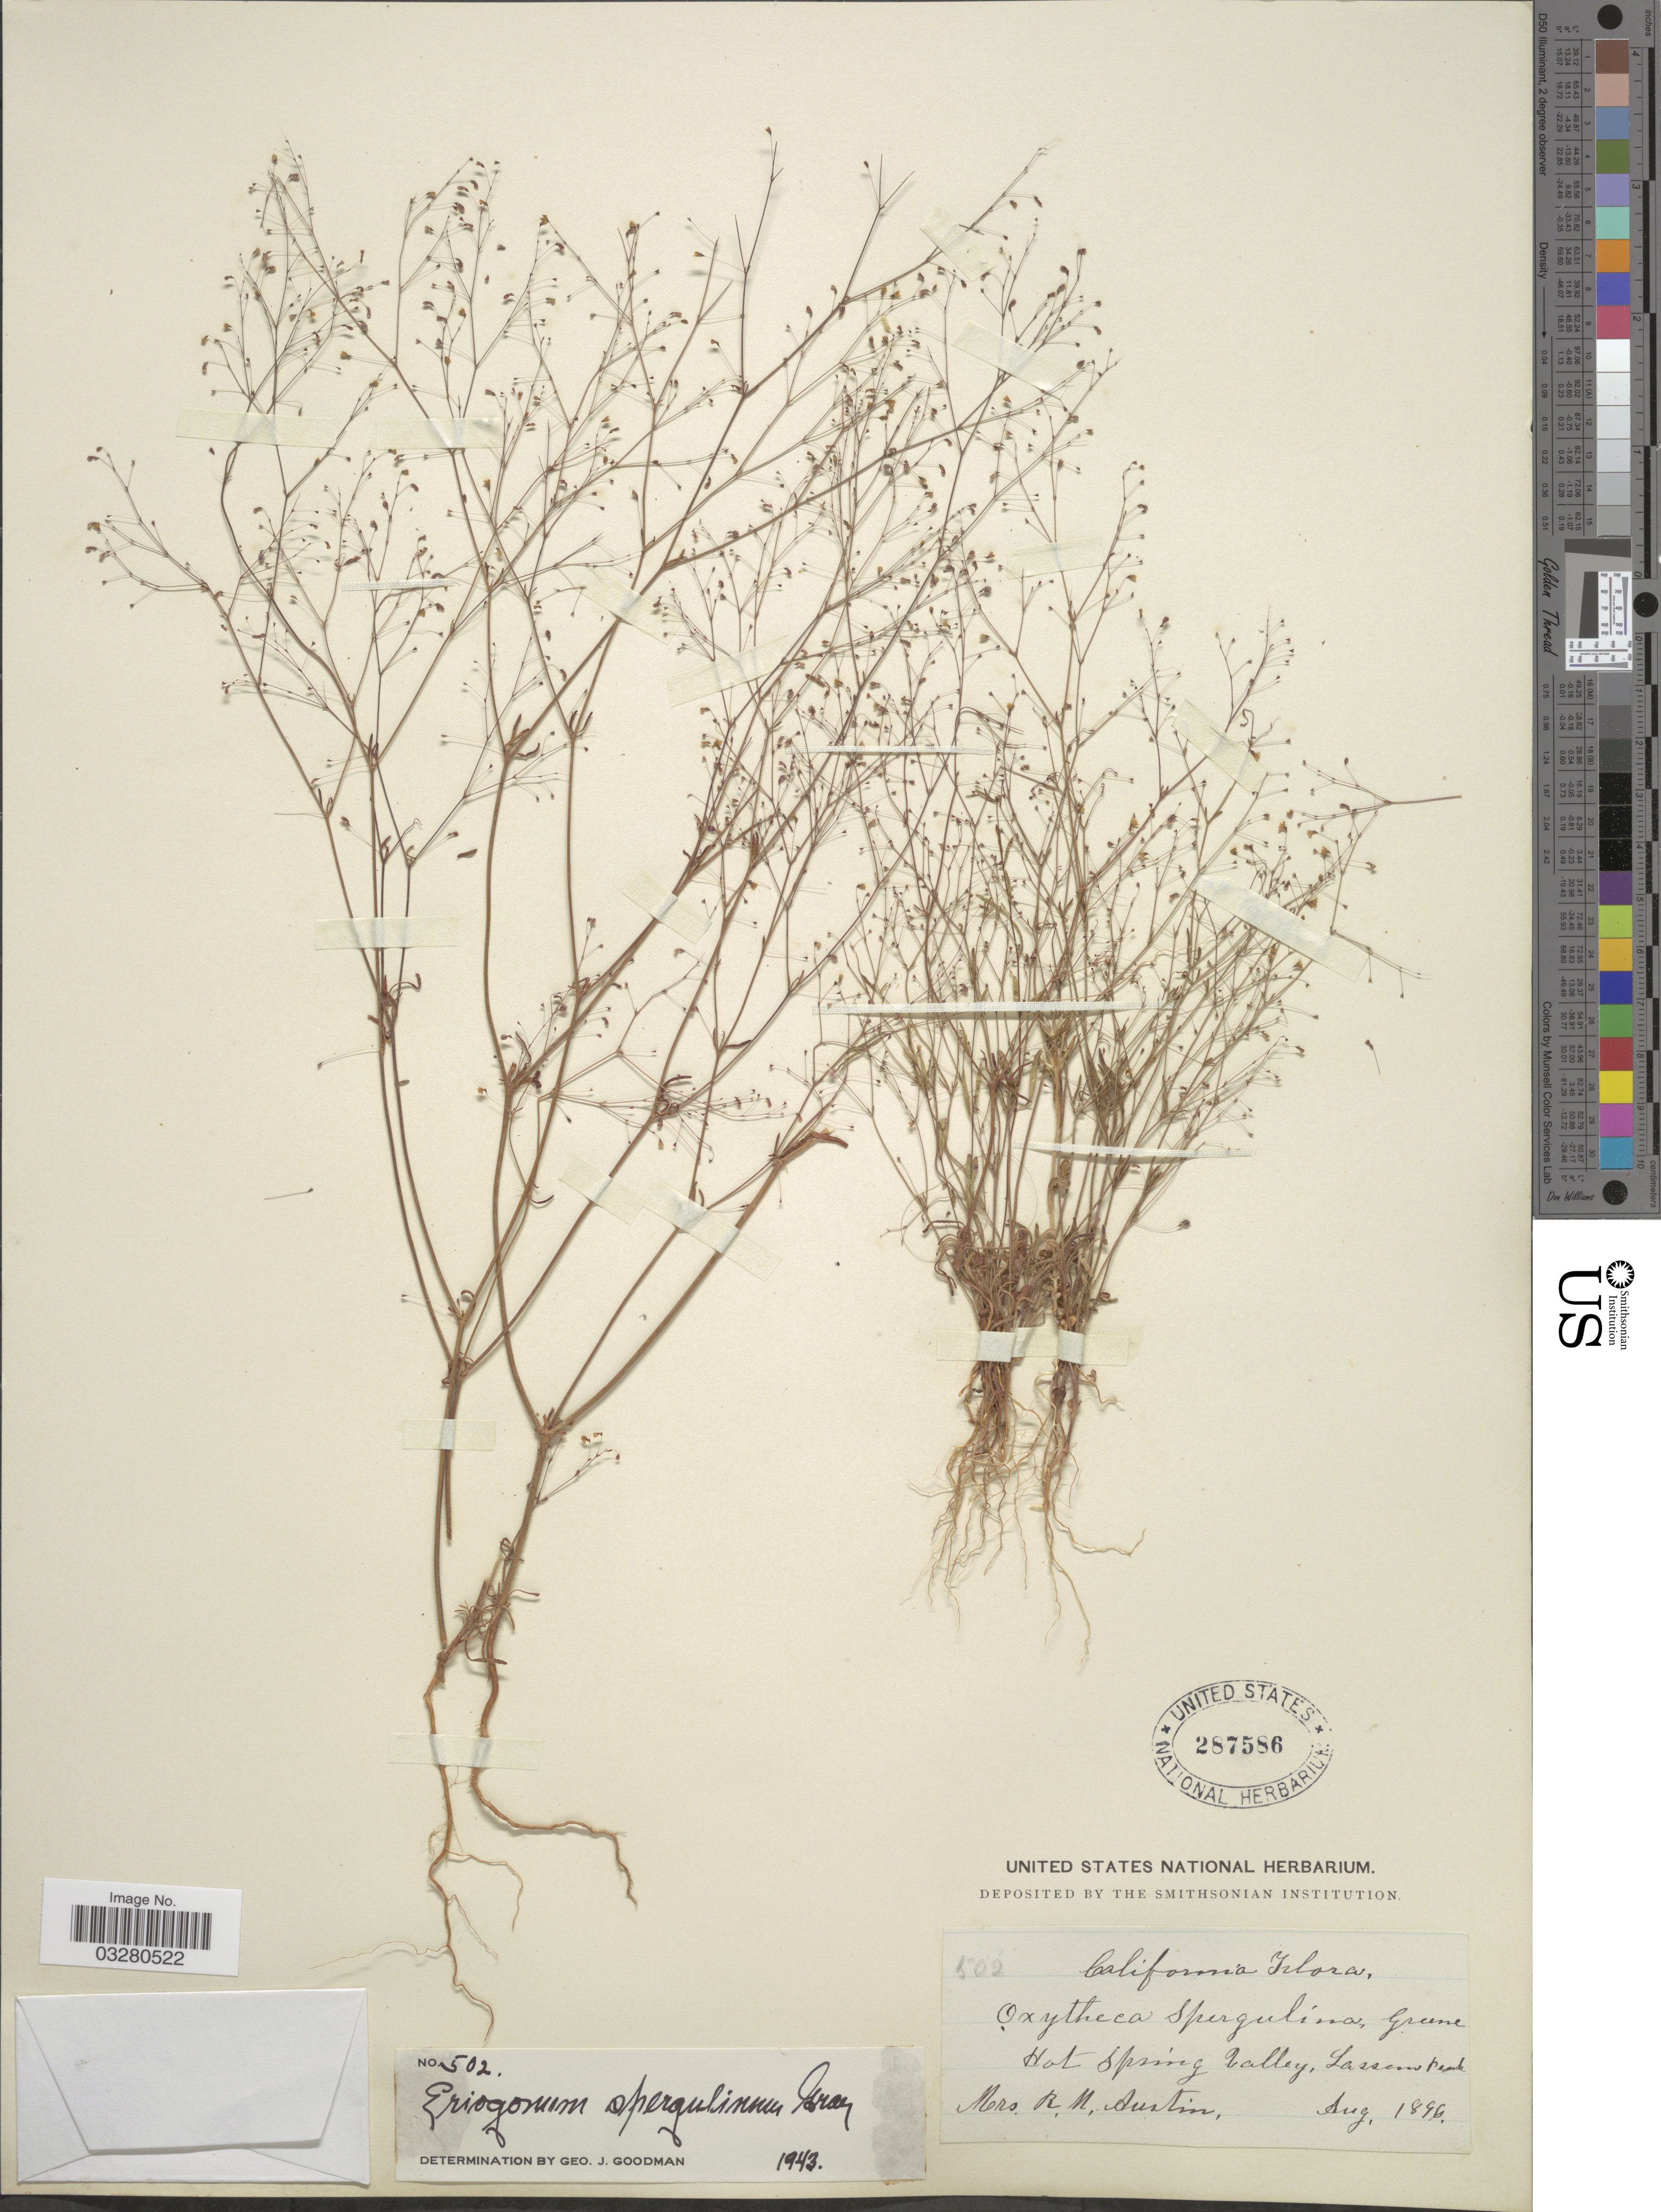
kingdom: Plantae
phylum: Tracheophyta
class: Magnoliopsida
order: Caryophyllales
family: Polygonaceae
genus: Eriogonum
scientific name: Eriogonum spergulinum var. reddingianum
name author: (M.E. Jones) J.T. Howell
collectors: R. Austin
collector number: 502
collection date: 1896-08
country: United States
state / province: California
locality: Hot Spring Valley, Lassen Peak.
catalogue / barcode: US 287586